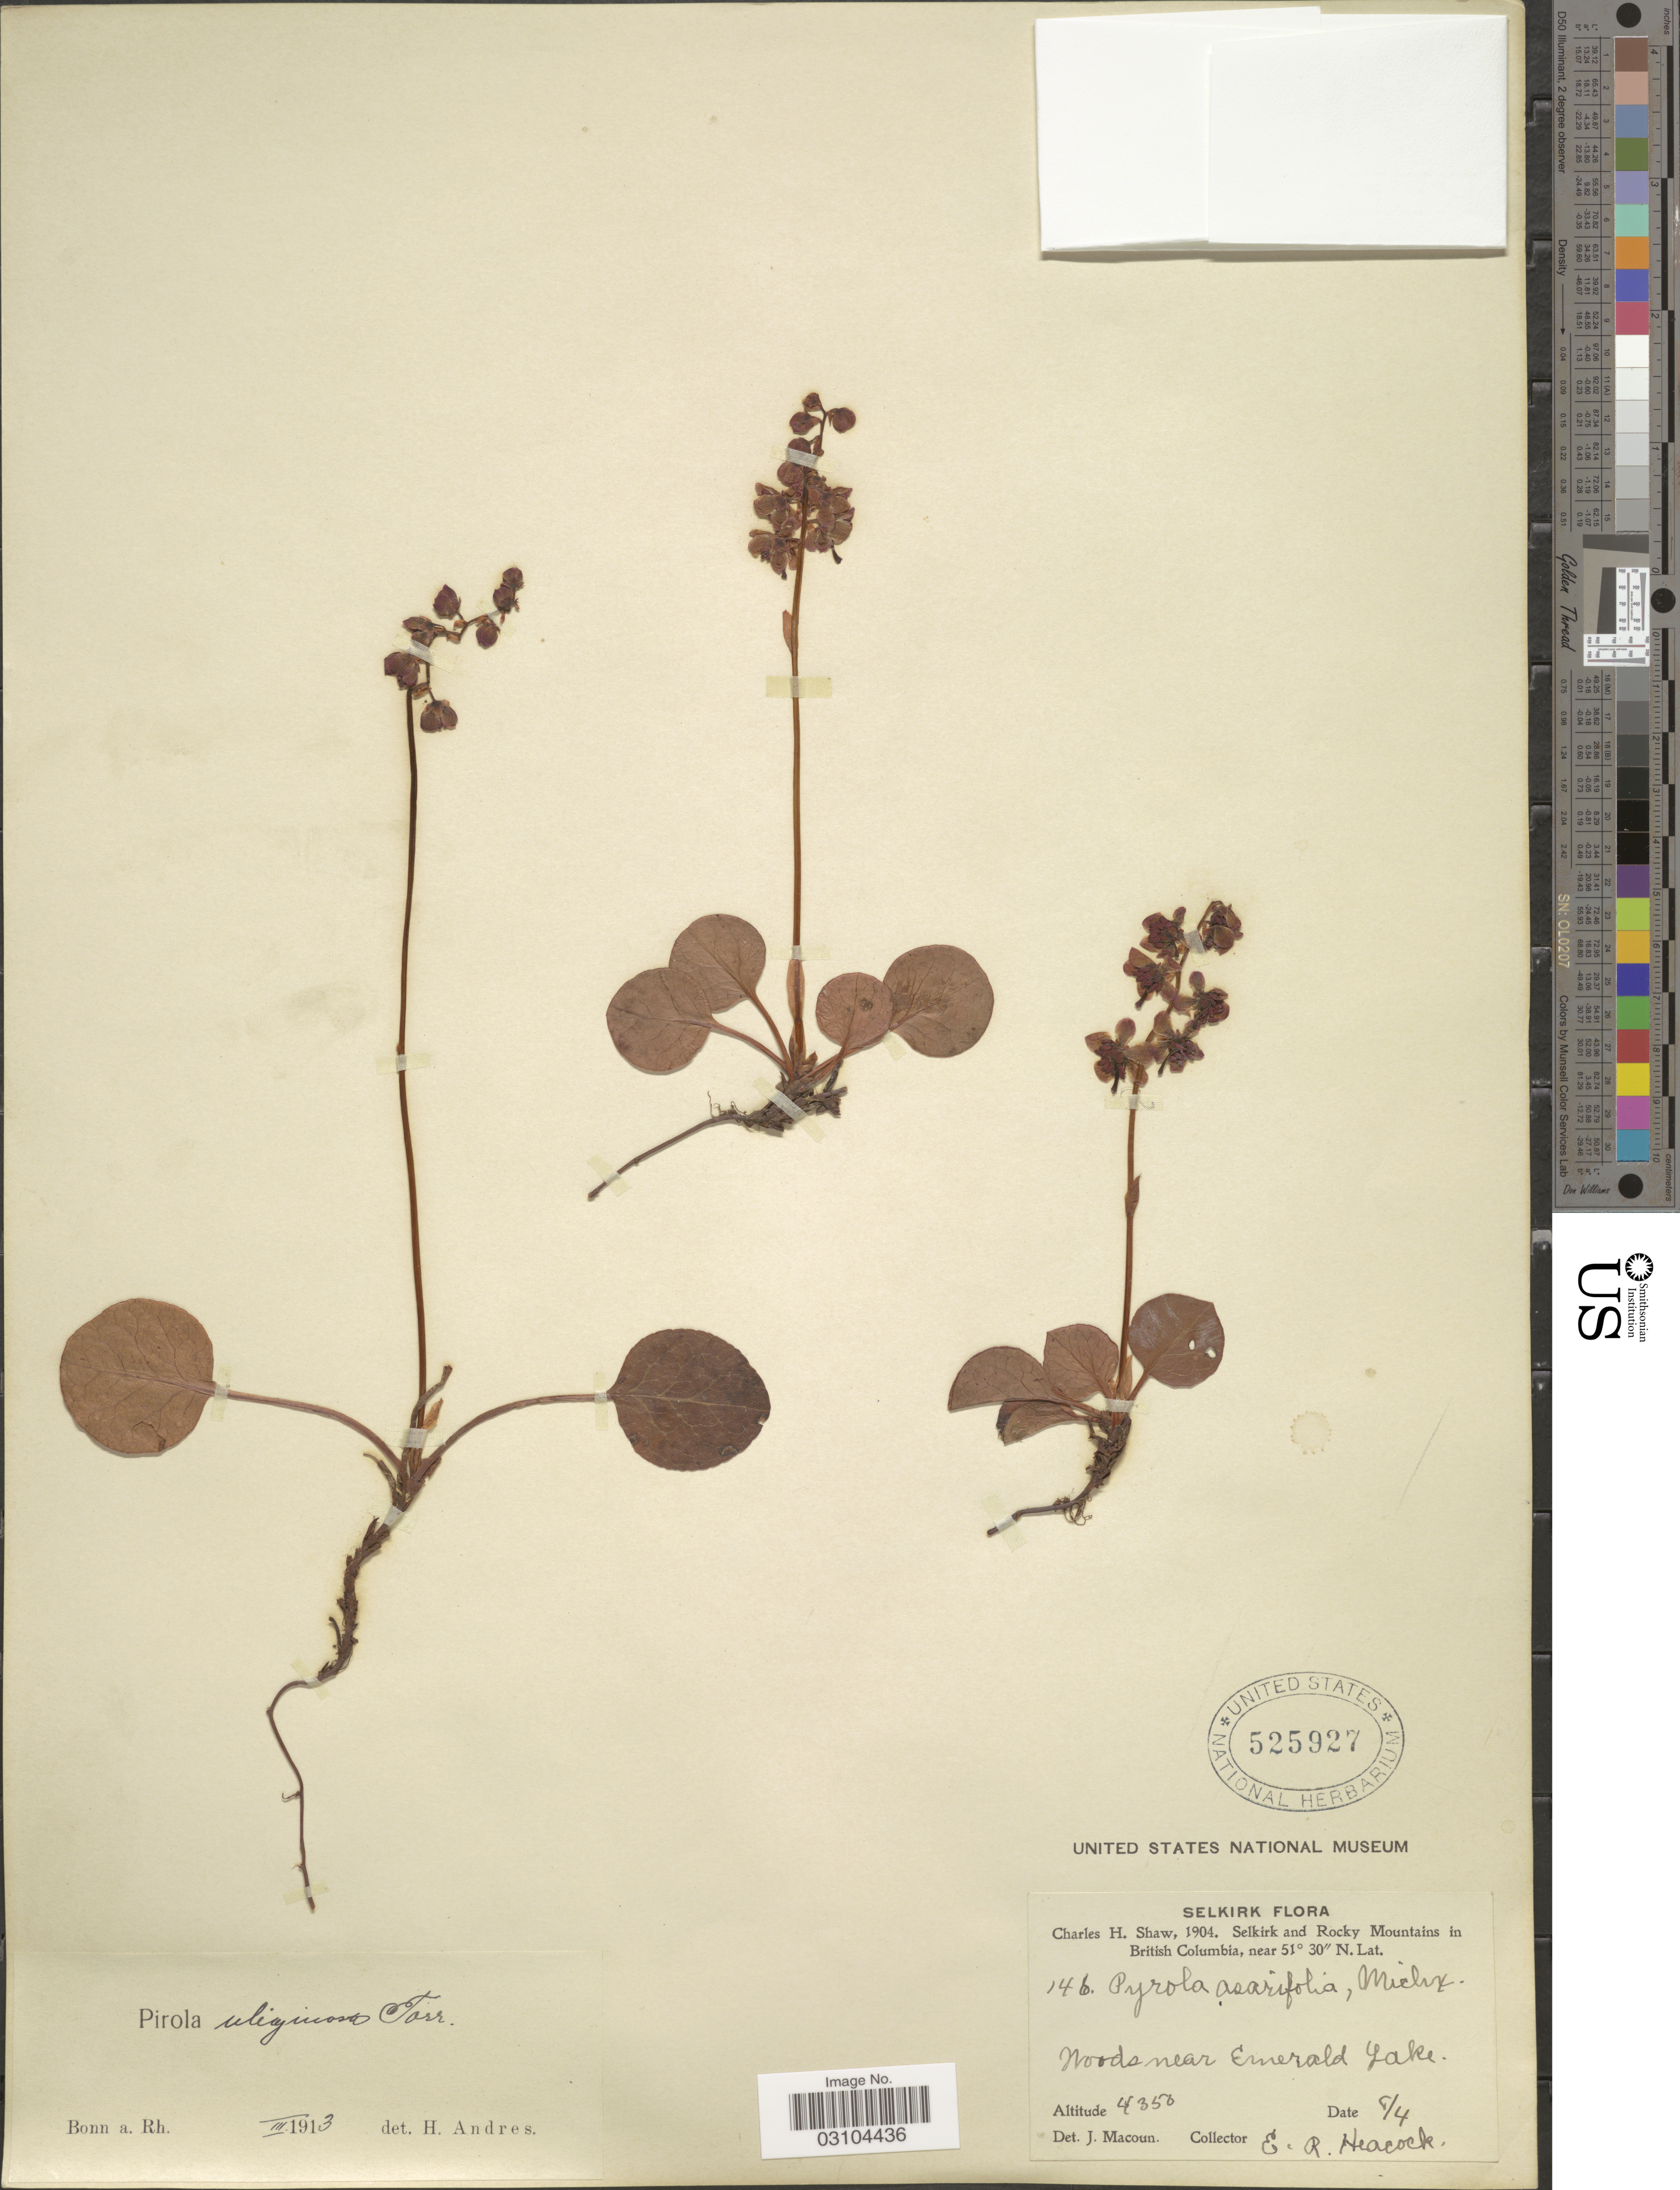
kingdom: Plantae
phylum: Tracheophyta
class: Magnoliopsida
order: Ericales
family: Ericaceae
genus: Pyrola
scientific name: Pyrola uliginosa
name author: Torr. & A. Gray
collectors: E. Heacock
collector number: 146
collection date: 1904-08-04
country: Canada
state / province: British Columbia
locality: Selkirk and Rocky Mountains, Woods near Emerald Lake.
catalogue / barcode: US 525927